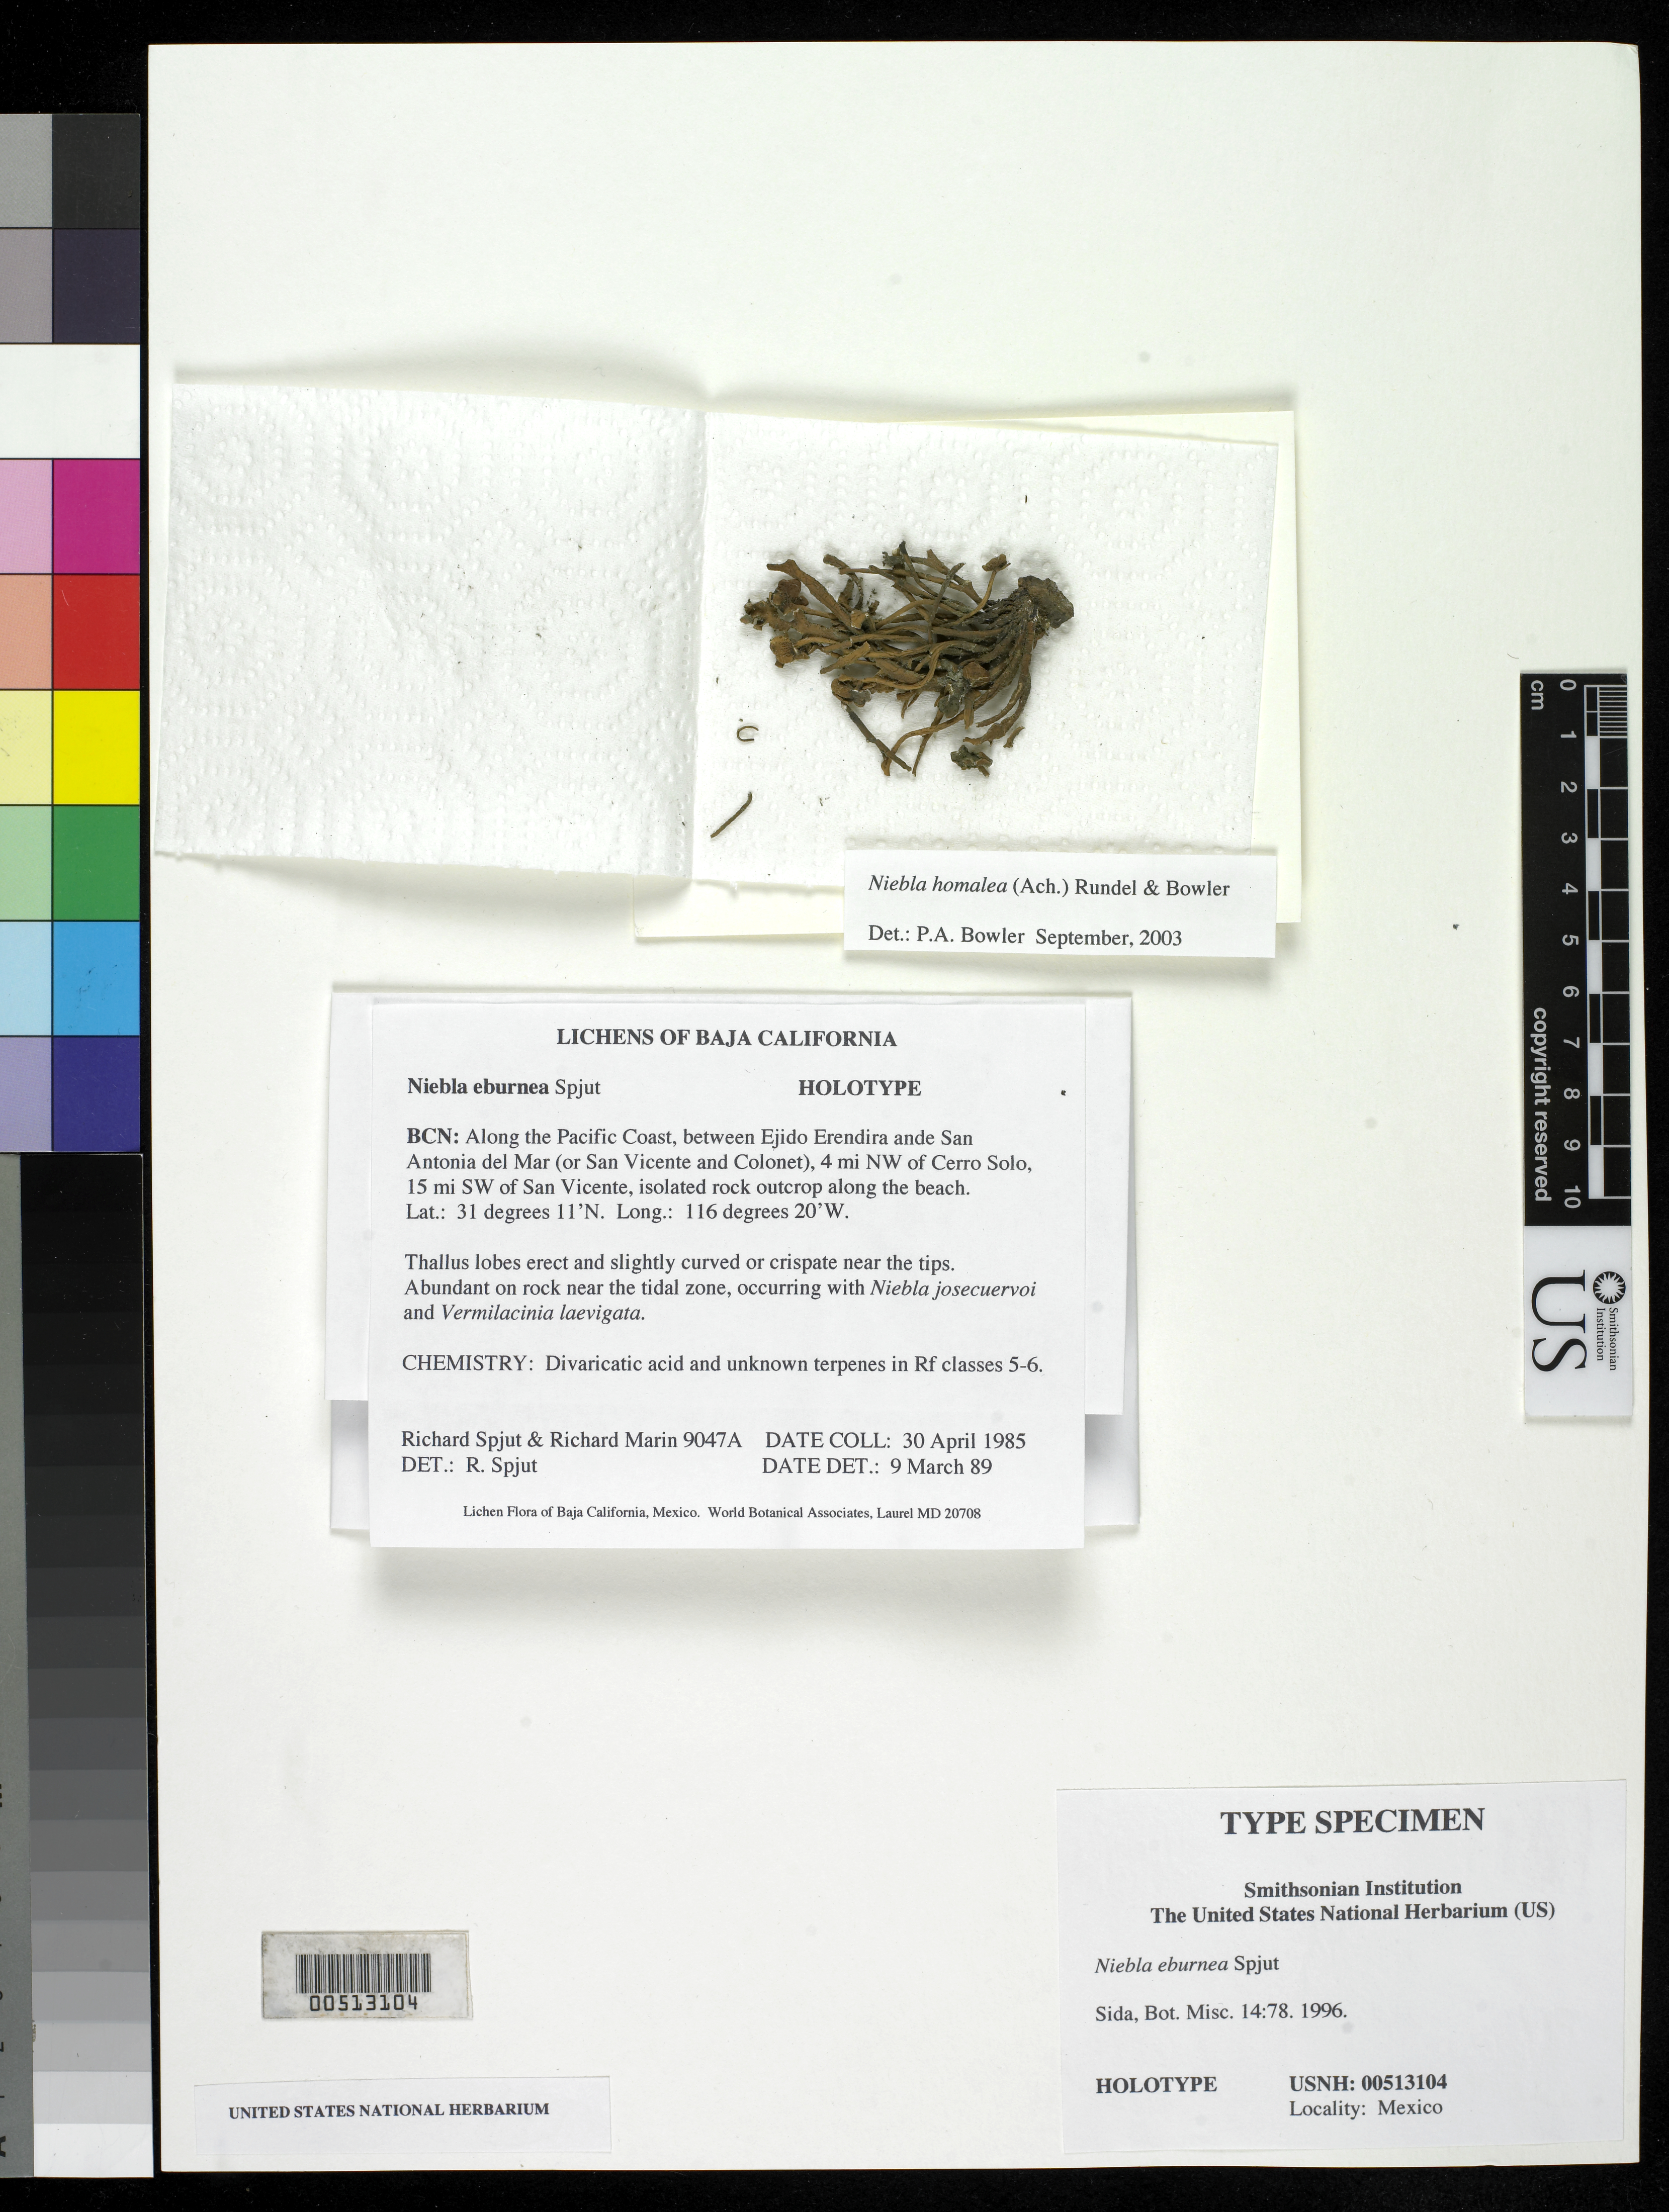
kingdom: Fungi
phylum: Ascomycota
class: Lecanoromycetes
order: Lecanorales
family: Ramalinaceae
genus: Niebla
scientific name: Niebla eburnea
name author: Spjut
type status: Holotype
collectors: R. Spjut & R. Williams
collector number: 9047a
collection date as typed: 30 Apr 1985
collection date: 1985-04-30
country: Mexico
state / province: Baja California Norte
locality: Pacific coast, between Ejido Erendira & San Antonio del Mar (or San Vicente & Colonet), 4 km NW Cerro Solo, 15 km SW San Vicente.